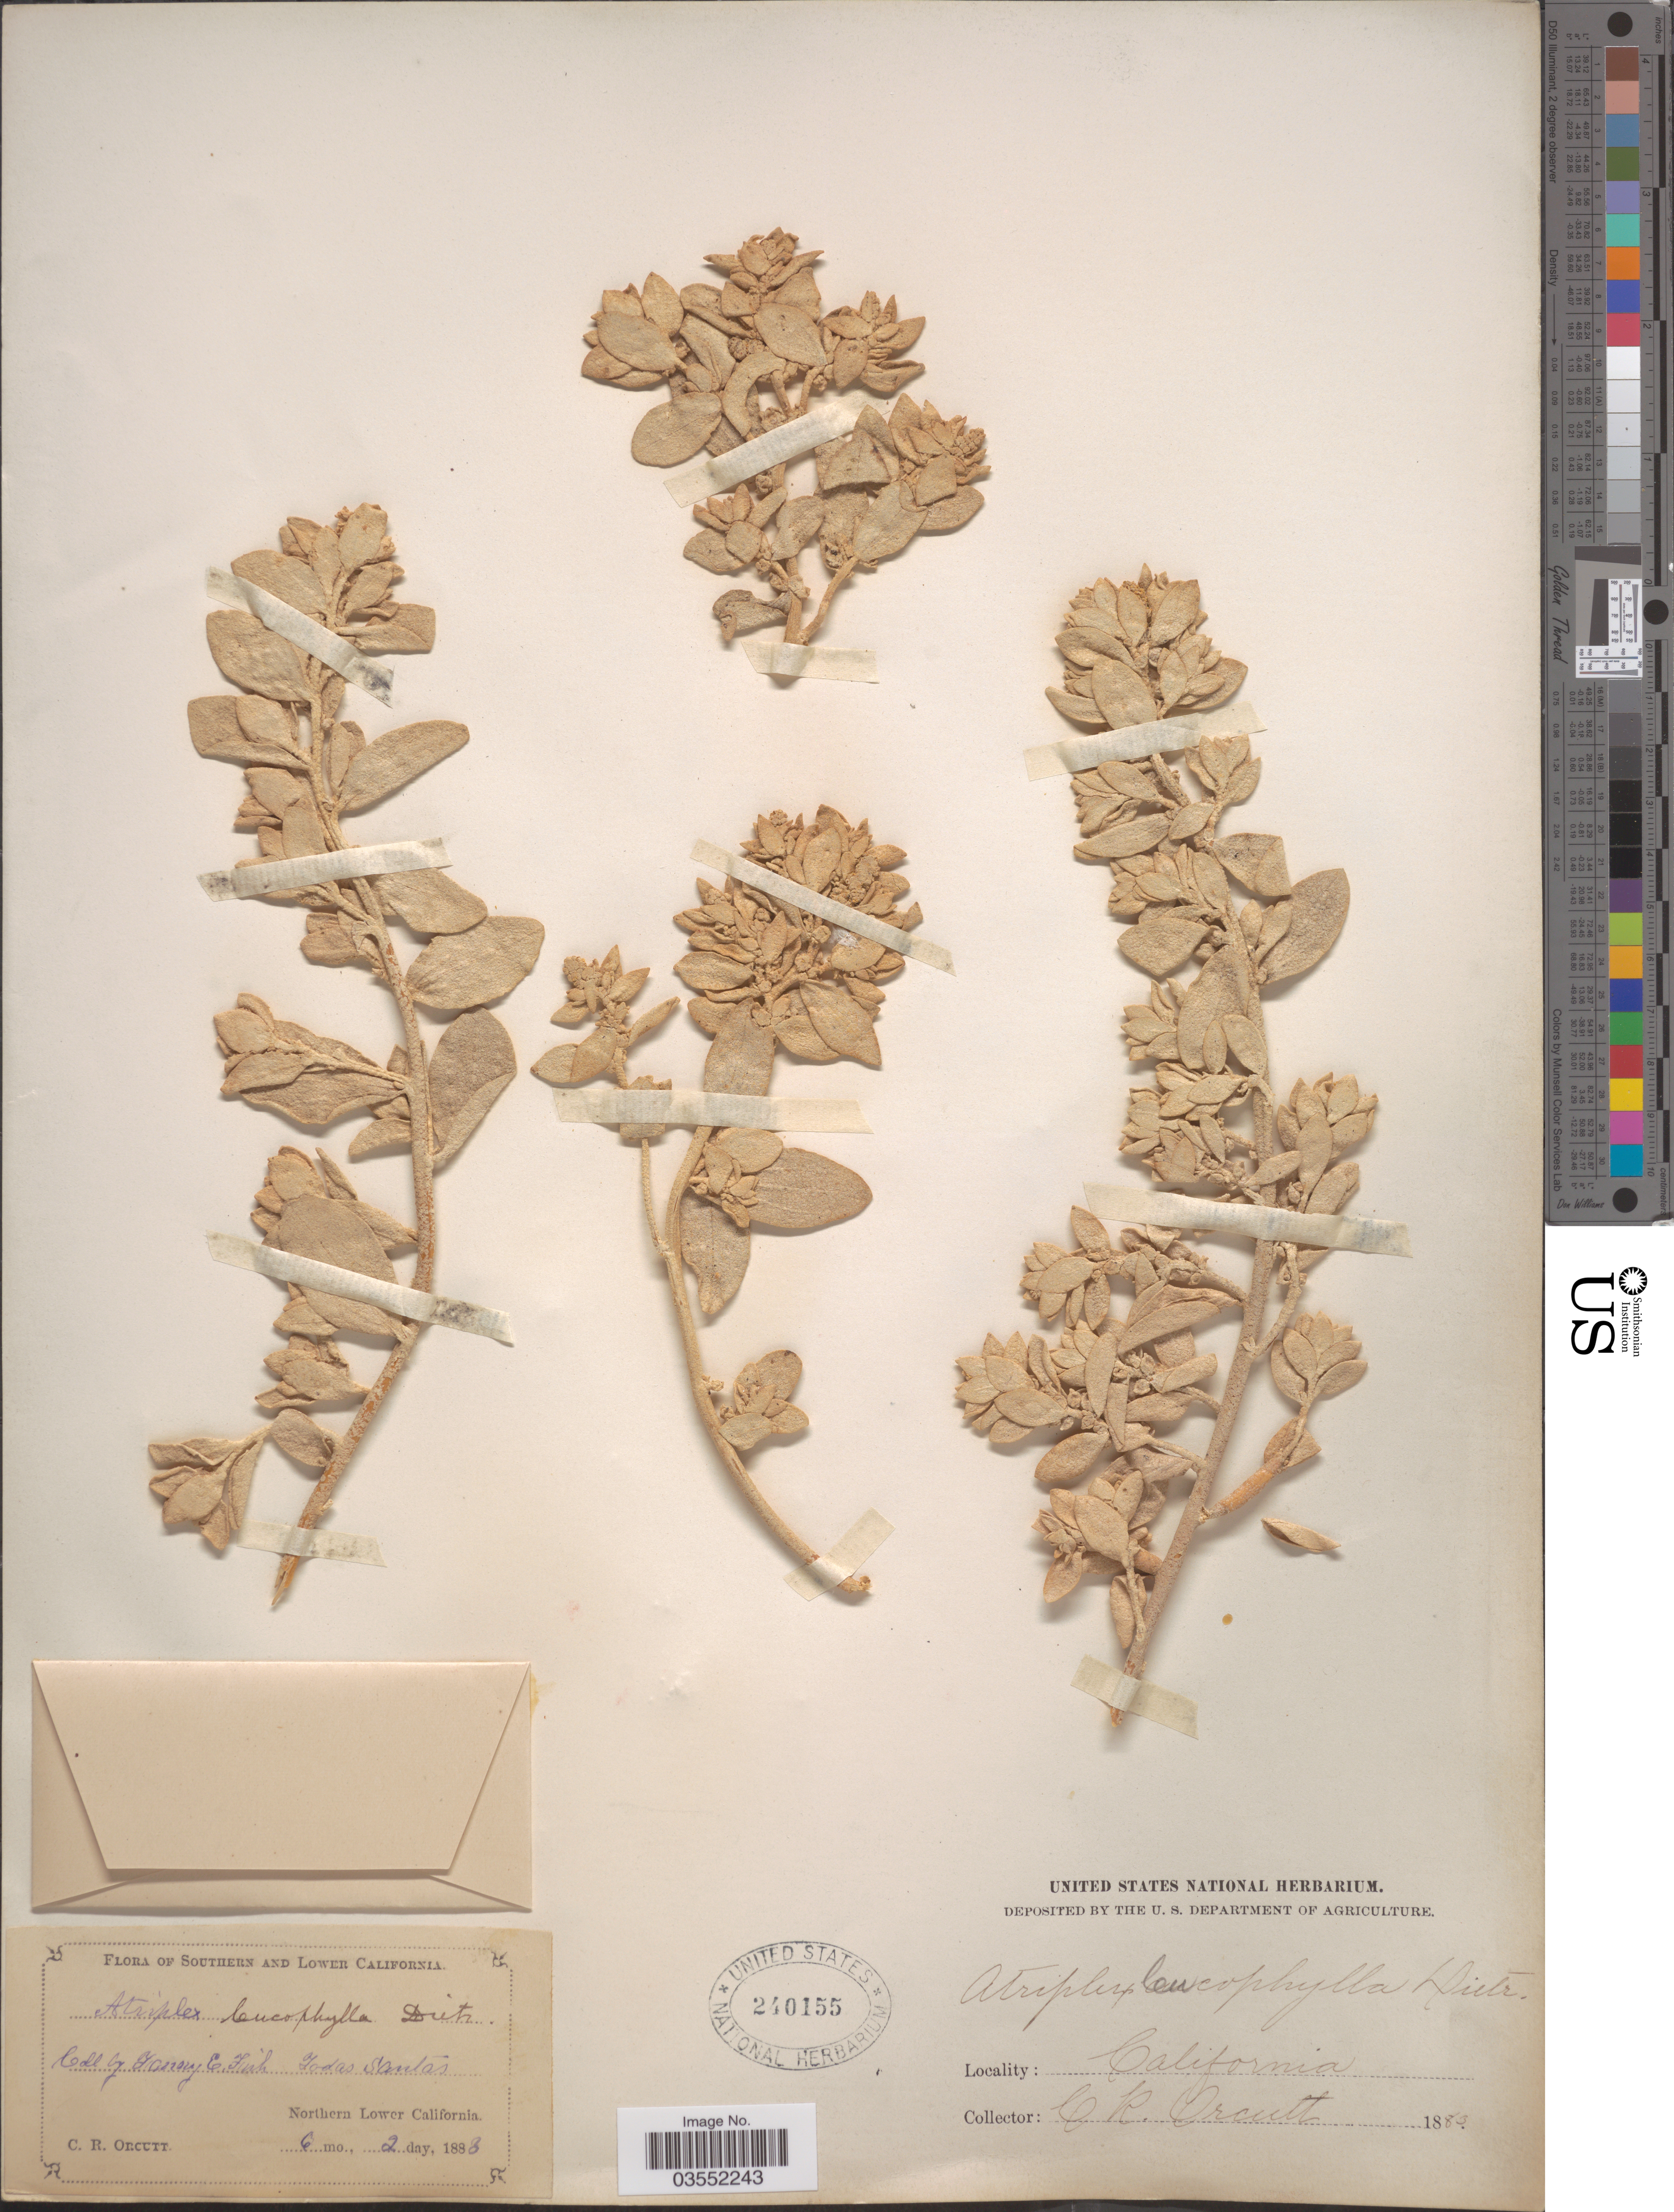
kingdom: Plantae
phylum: Tracheophyta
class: Magnoliopsida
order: Caryophyllales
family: Amaranthaceae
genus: Atriplex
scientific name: Atriplex leucophylla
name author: (Moq.) D. Dietr.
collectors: F. Fish & C. R. Orcutt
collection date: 1883-06-02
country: Mexico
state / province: Baja California Sur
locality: Lower California. Todas Santas. Northern Lower California.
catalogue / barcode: US 240155